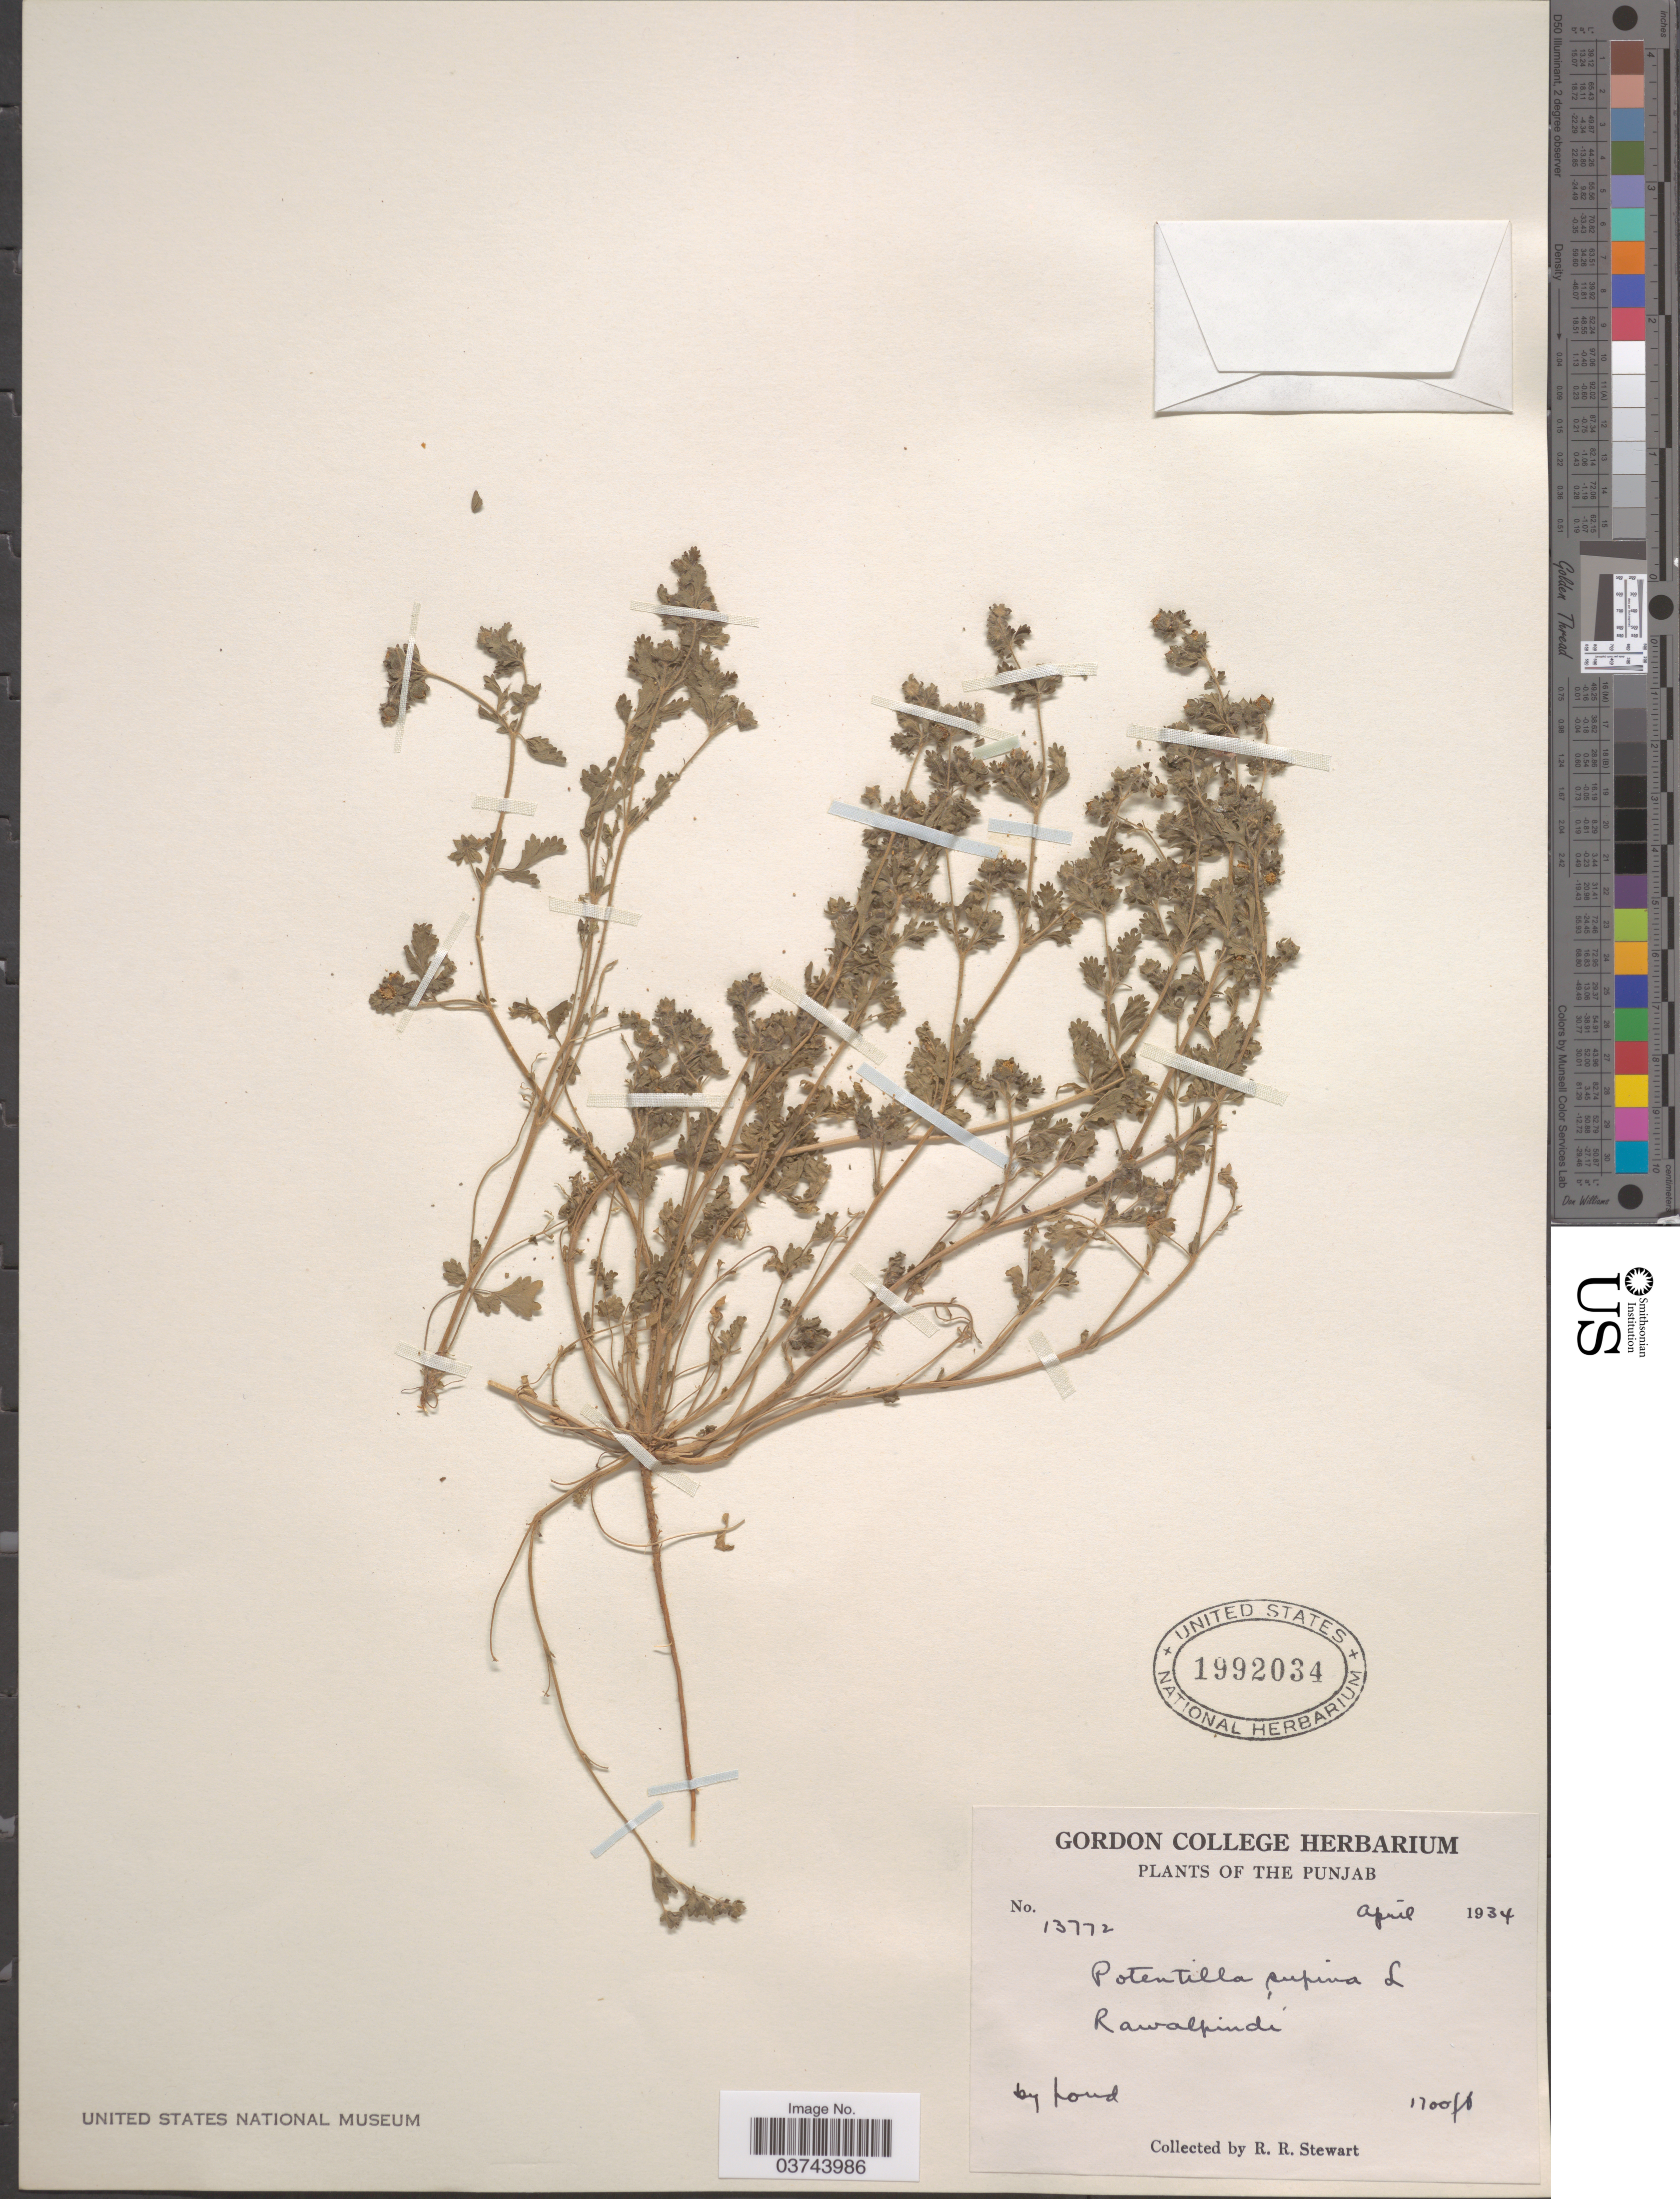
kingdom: Plantae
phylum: Tracheophyta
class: Magnoliopsida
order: Rosales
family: Rosaceae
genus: Potentilla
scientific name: Potentilla supina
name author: L.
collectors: R. Stewart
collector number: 13772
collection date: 1934-04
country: Pakistan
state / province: Punjab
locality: The Punjab. Rawalpindi.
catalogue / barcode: US 1992034